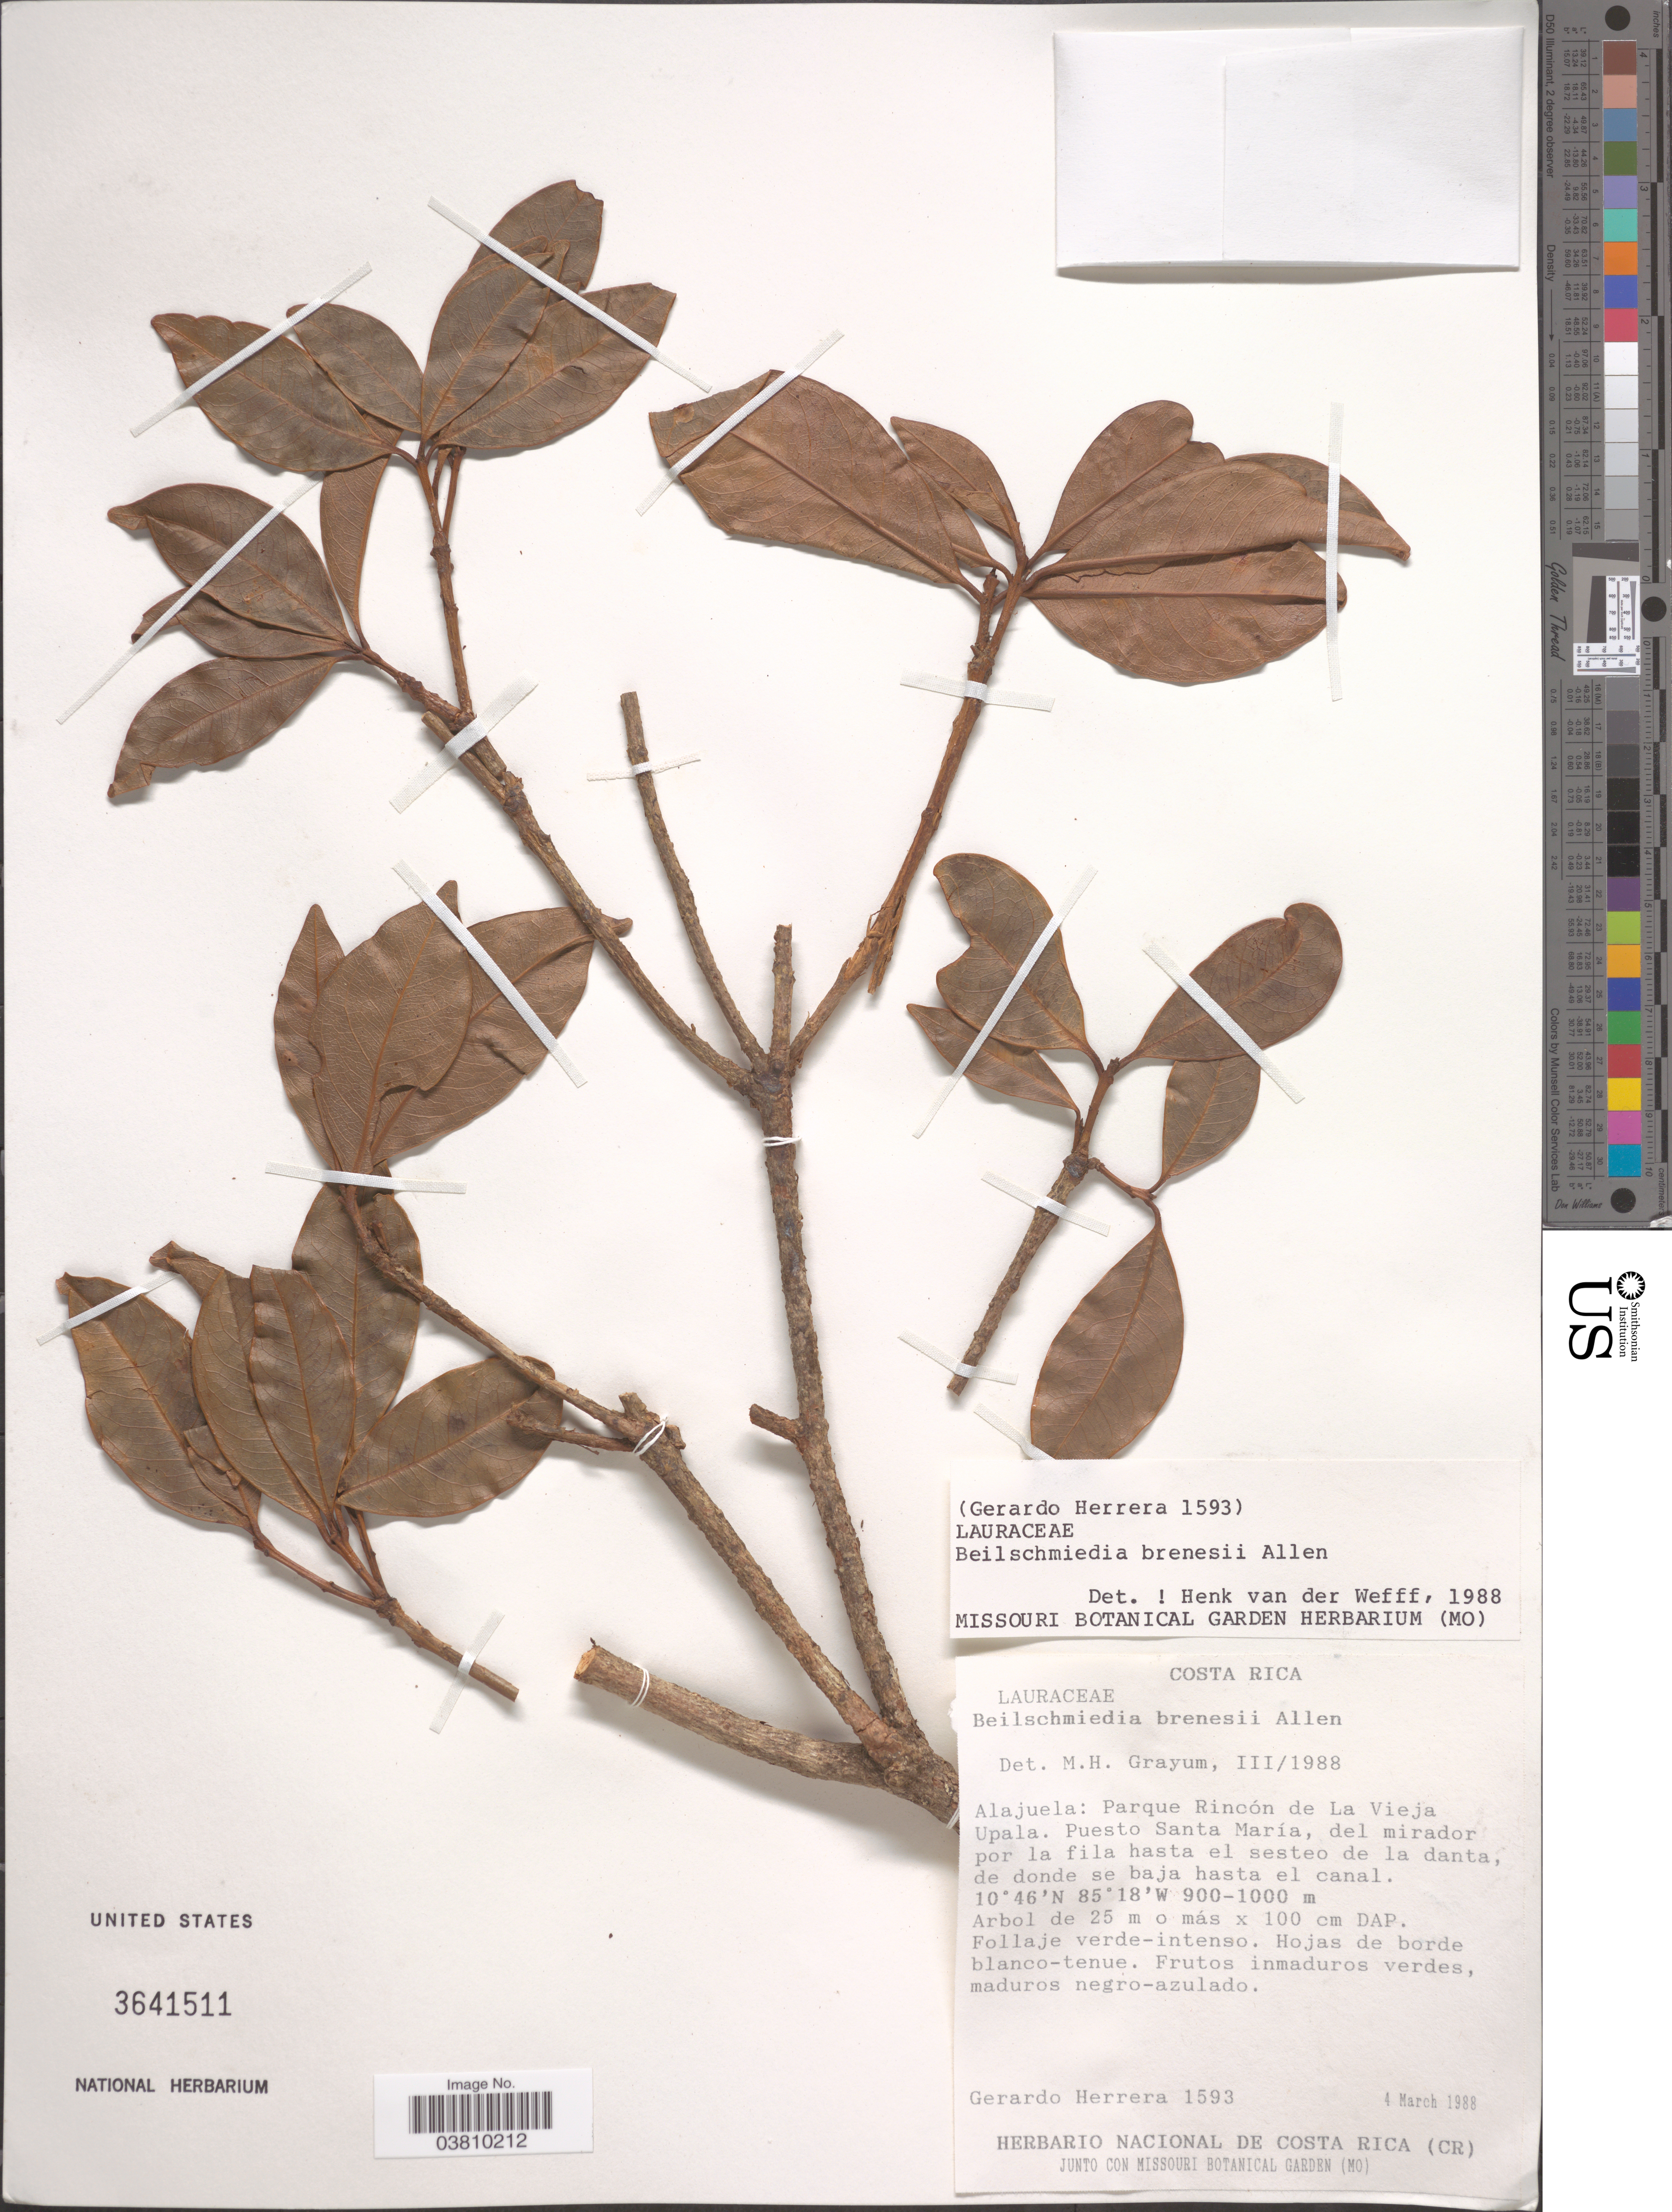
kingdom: Plantae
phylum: Tracheophyta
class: Magnoliopsida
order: Laurales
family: Lauraceae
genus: Beilschmiedia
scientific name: Beilschmiedia brenesii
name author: C.K. Allen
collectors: G. Herrera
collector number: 1593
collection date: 1988-03-04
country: Costa Rica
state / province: Alajuela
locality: Parque Rincón de La Vieja Upala. Puesto Santa María, del mirador por la fila hasta el sesteo de la danta, de donde se baja hasta el canal.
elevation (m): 900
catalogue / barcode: US 3641511